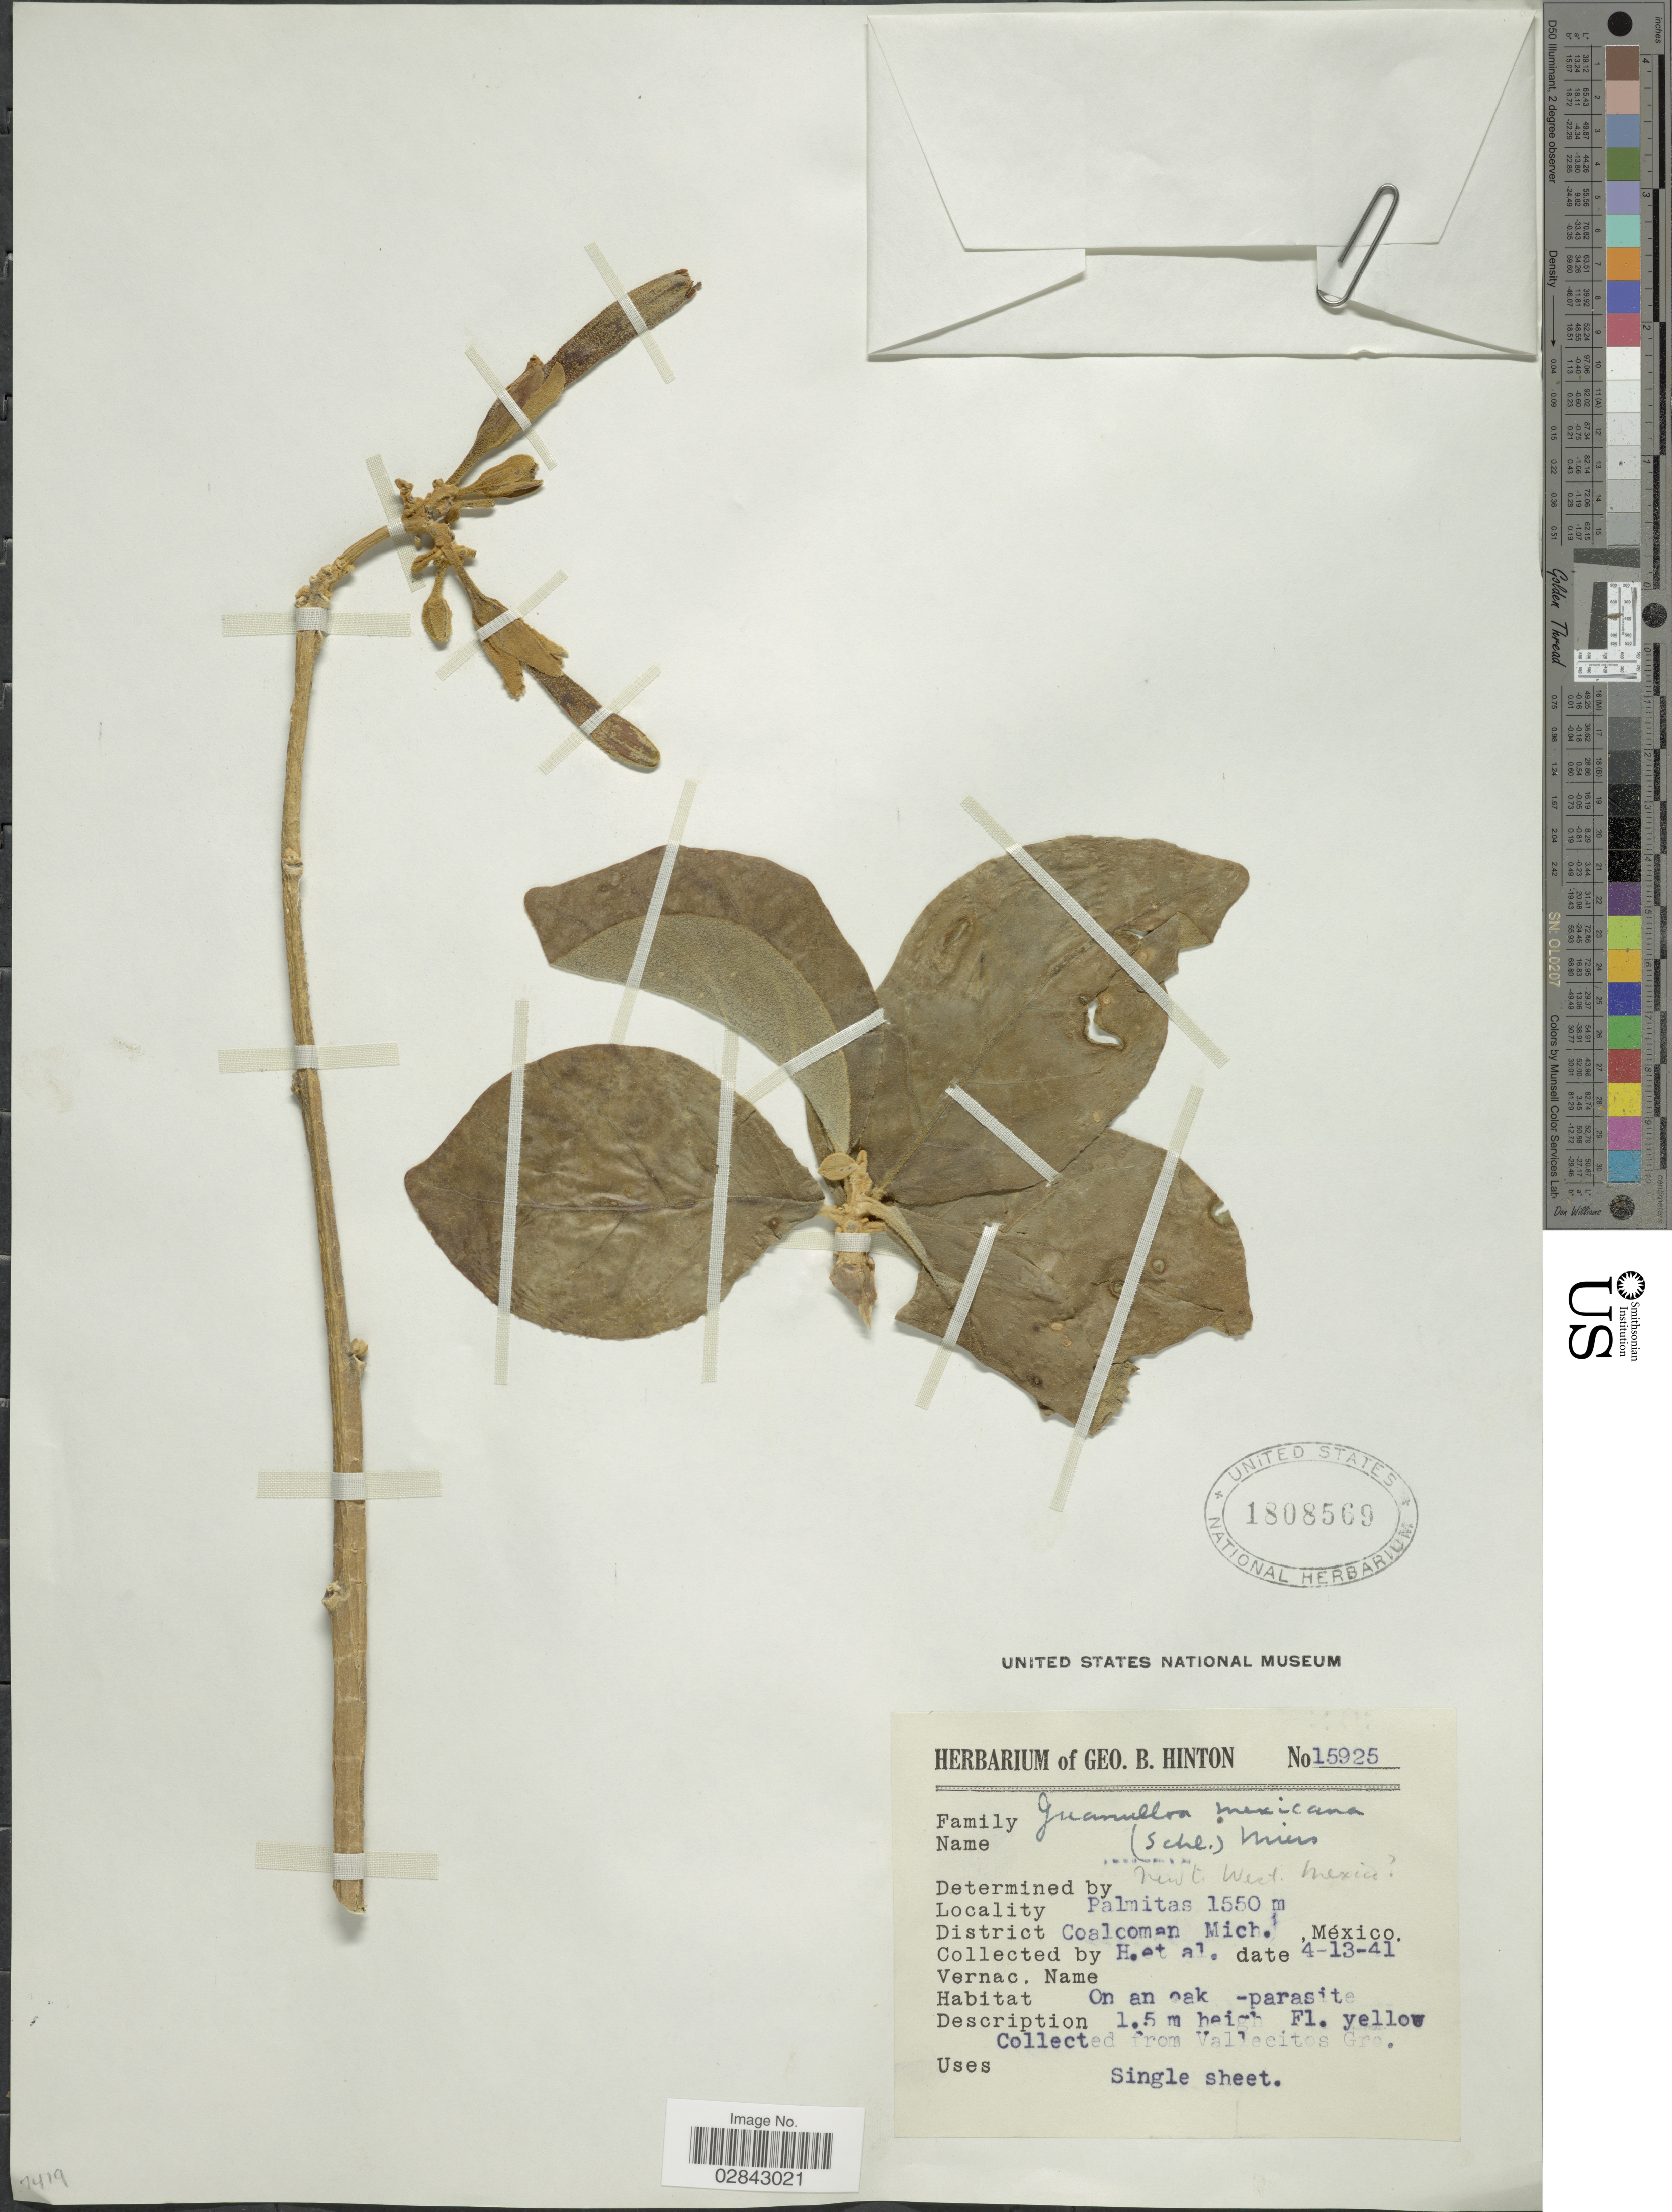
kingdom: Plantae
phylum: Tracheophyta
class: Magnoliopsida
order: Solanales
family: Solanaceae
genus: Juanulloa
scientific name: Juanulloa mexicana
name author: Miers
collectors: G. B. Hinton & et al.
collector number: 15925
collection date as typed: Transcribed d/m/y: 13/4/41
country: Mexico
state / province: Michoacán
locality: Palmitas, District Coalcoman Mich.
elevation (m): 1550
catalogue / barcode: US 1808569